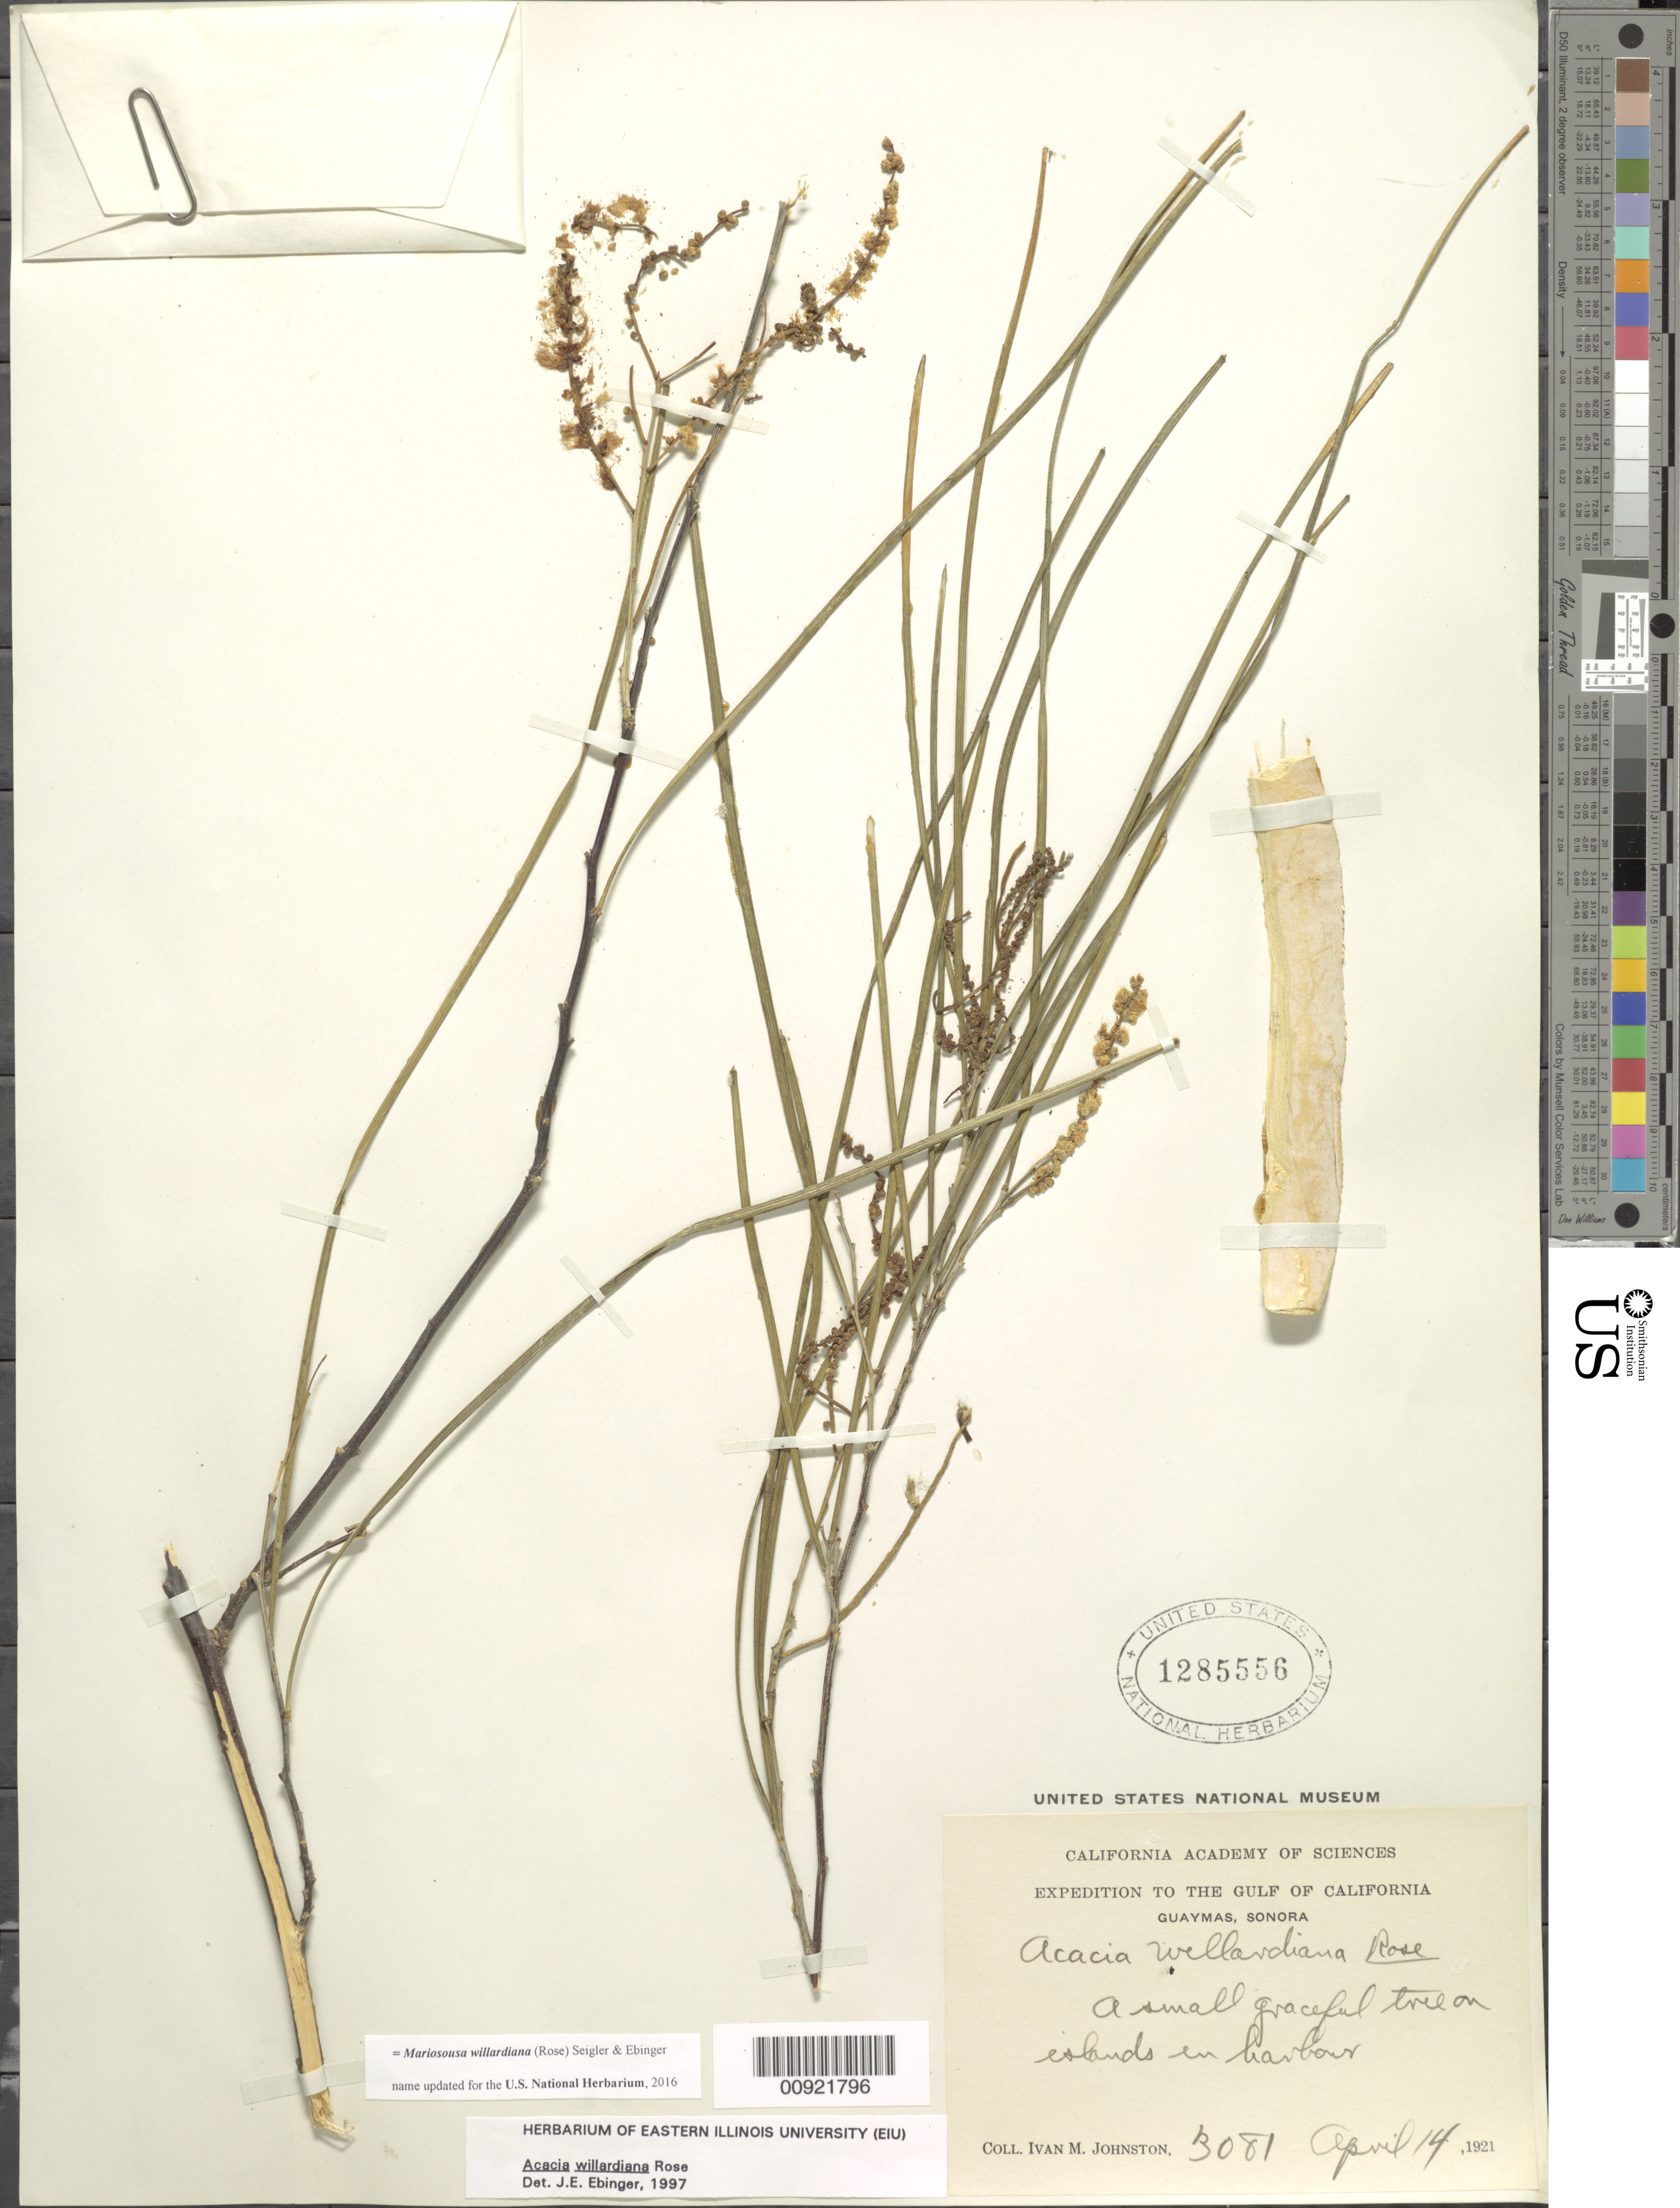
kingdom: Plantae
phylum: Tracheophyta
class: Magnoliopsida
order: Fabales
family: Fabaceae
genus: Mariosousa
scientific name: Mariosousa willardiana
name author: (Rose) Seigler & Ebinger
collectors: I.M. Johnston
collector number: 3081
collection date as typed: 14 Apr 1921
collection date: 1921-04-14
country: Mexico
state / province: Sonora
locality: Guaymas, Sonora. Islands in harbor.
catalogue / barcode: US 1285556